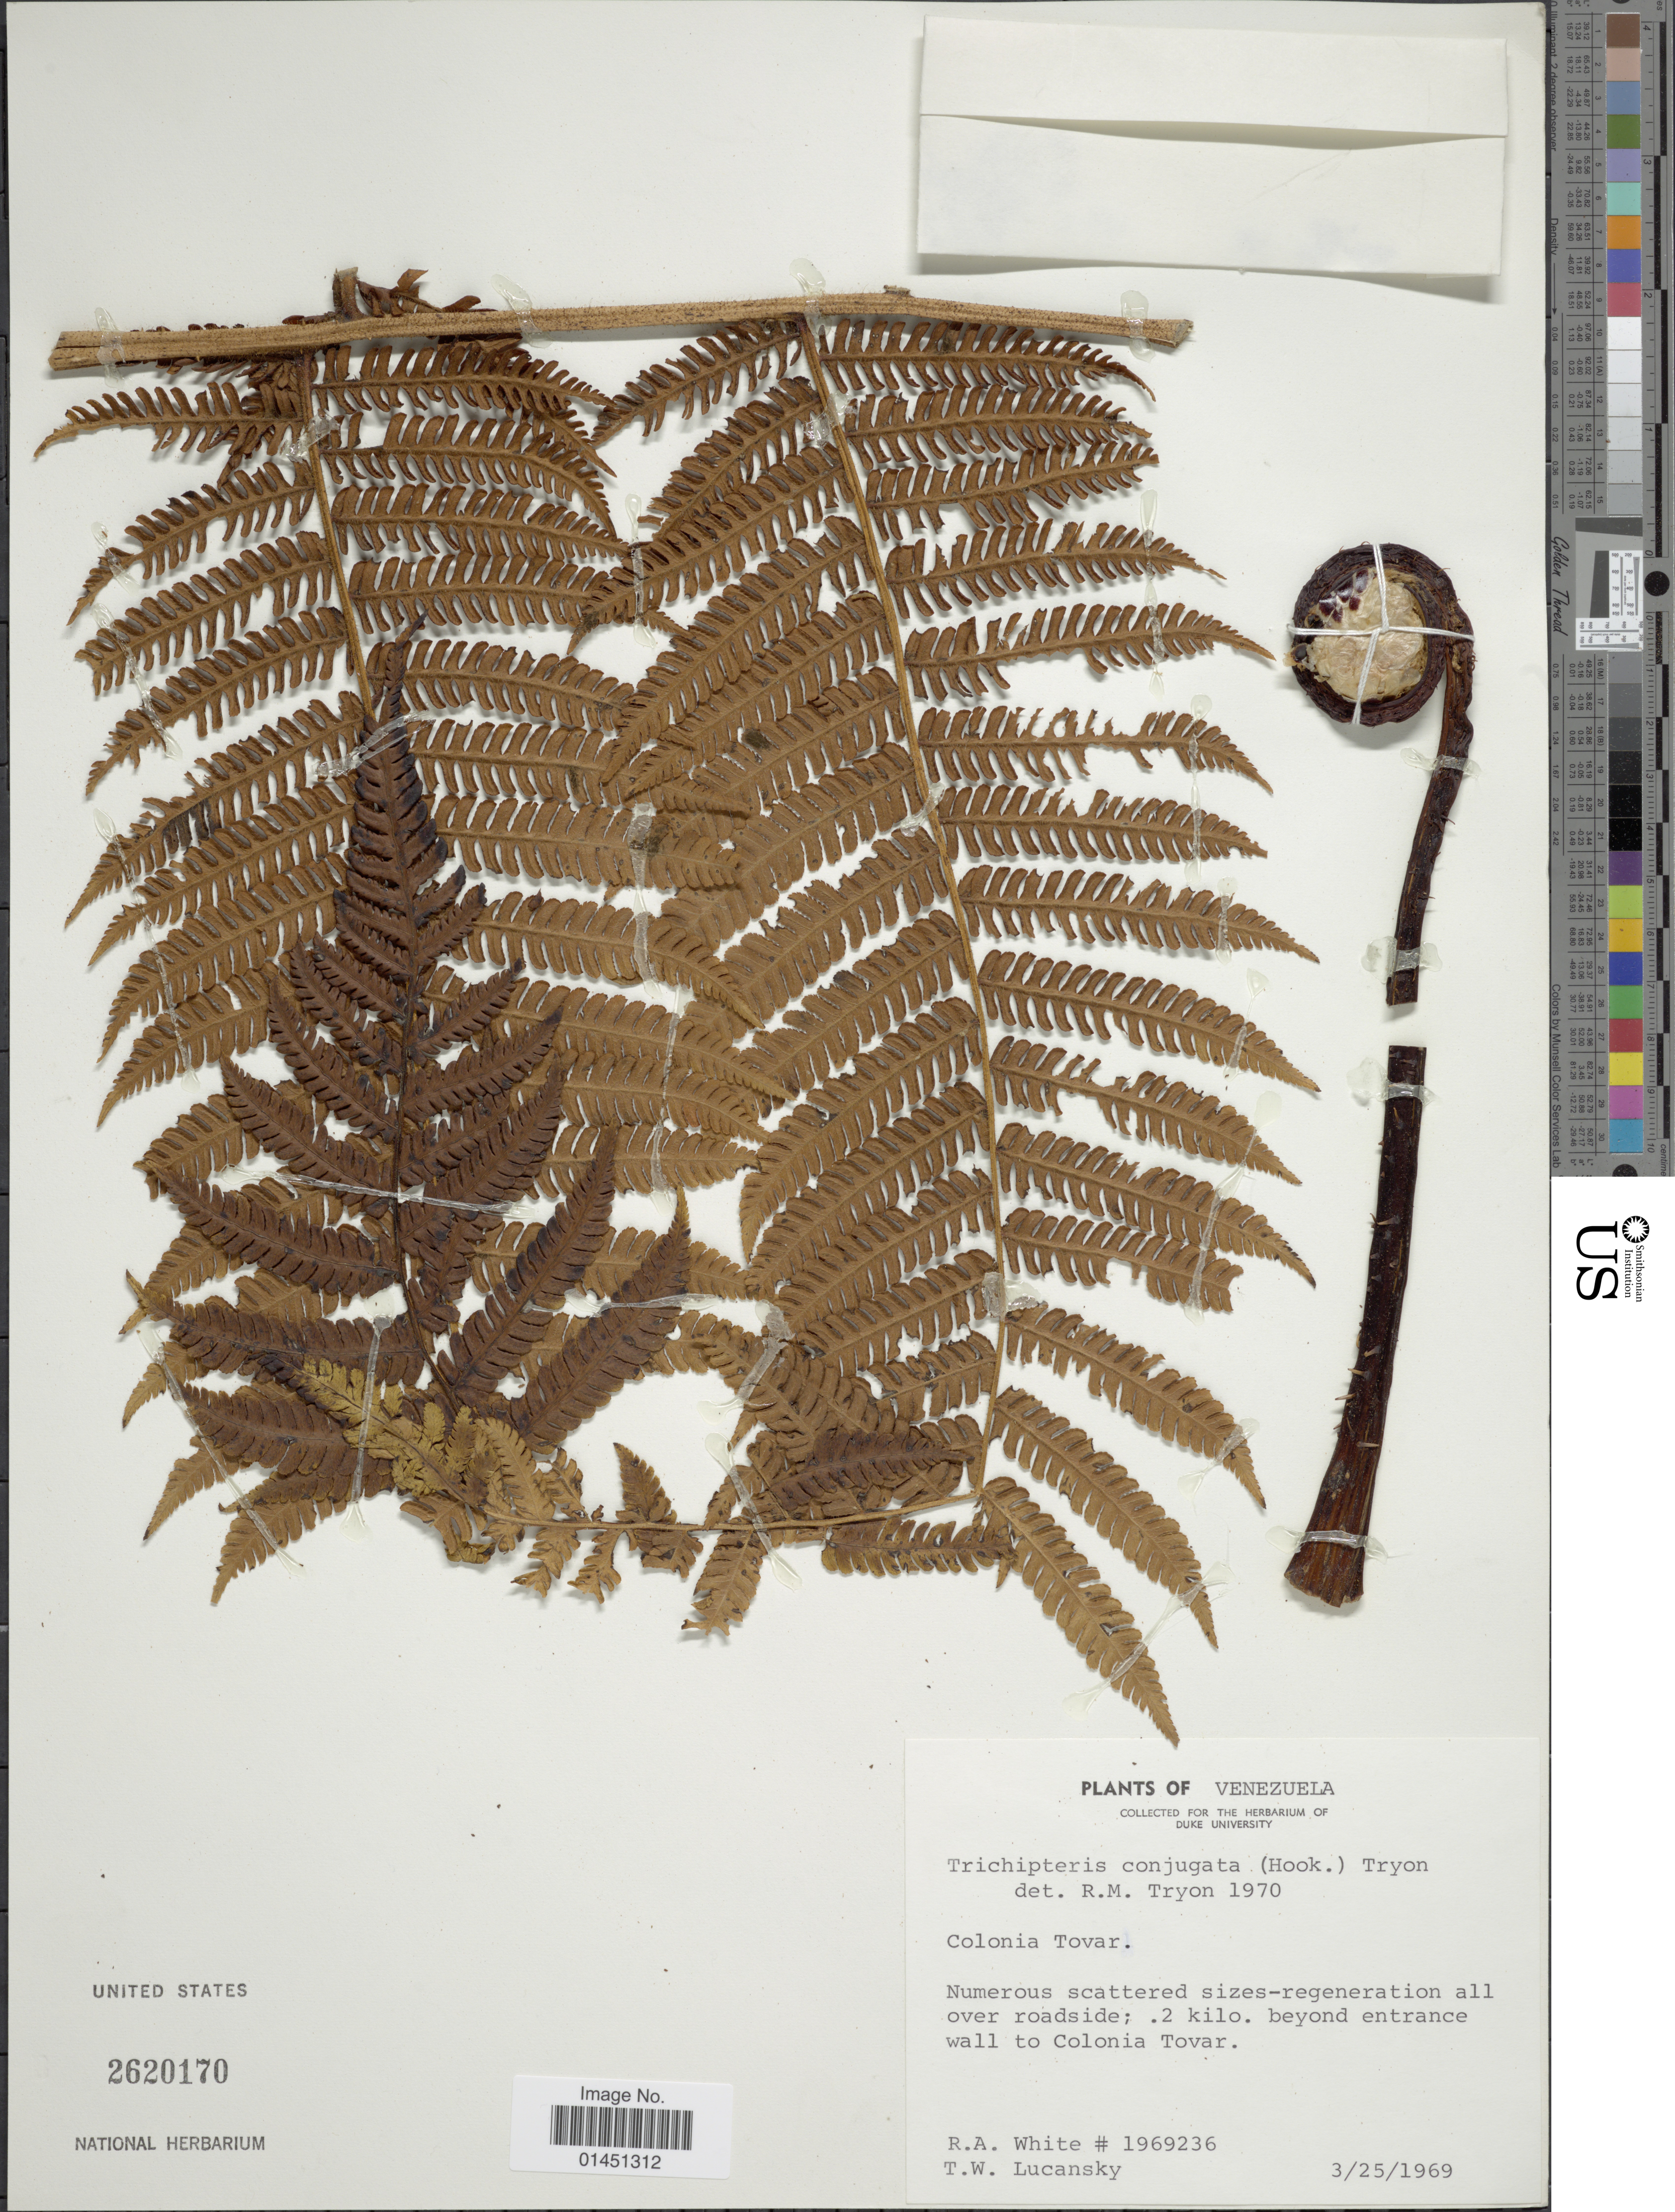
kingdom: Plantae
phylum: Tracheophyta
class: Polypodiopsida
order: Cyatheales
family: Cyatheaceae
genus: Cyathea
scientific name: Cyathea conjugata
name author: (Hook.) Domin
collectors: R. A. White & T. Lucansky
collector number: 1969236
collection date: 1969-03-25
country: Venezuela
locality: Colonia Tovar. Numerous scattered sizes-regeneration all over roadside; 2 kilo. beyond entrance wall to Colonia Tovar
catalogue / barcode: US 2620170